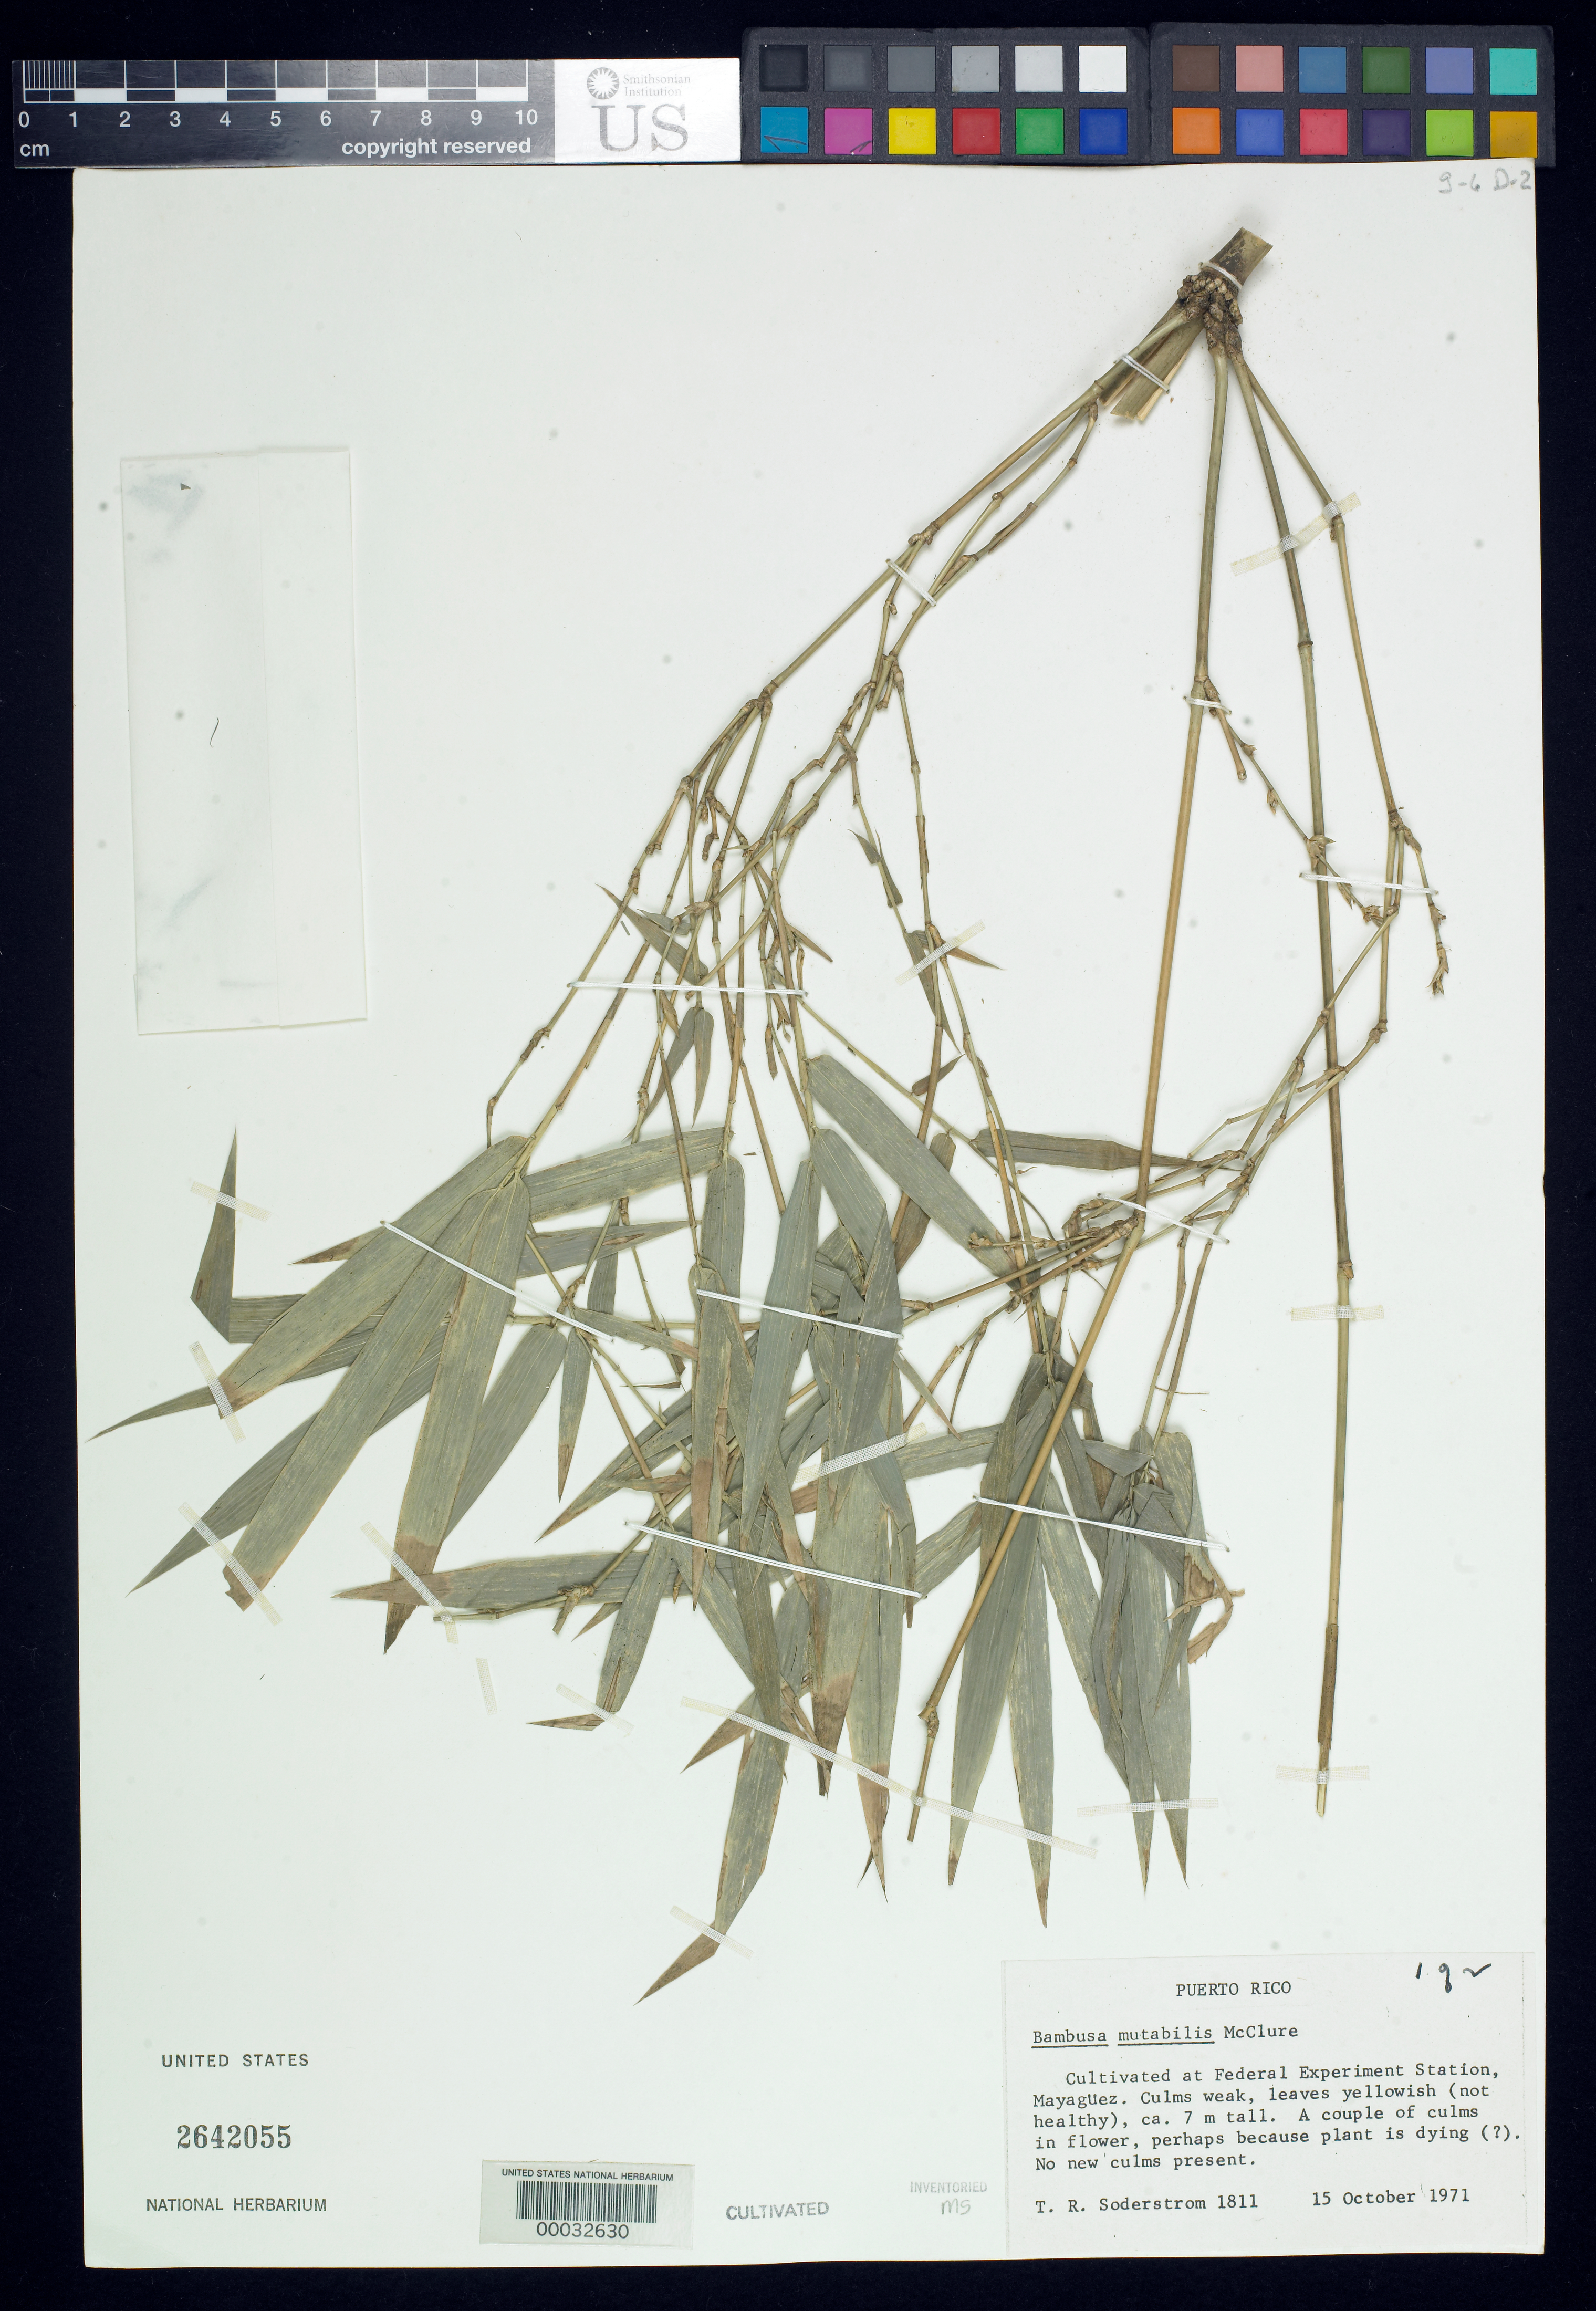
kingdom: Plantae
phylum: Tracheophyta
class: Liliopsida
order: Poales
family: Poaceae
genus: Bambusa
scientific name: Bambusa mutabilis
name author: McClure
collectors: T. R. Soderstrom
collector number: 1811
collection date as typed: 15 Oct 1971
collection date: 1971-10-15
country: Puerto Rico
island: Greater Antilles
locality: Federal experimental station-mayaguez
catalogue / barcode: US 2642055